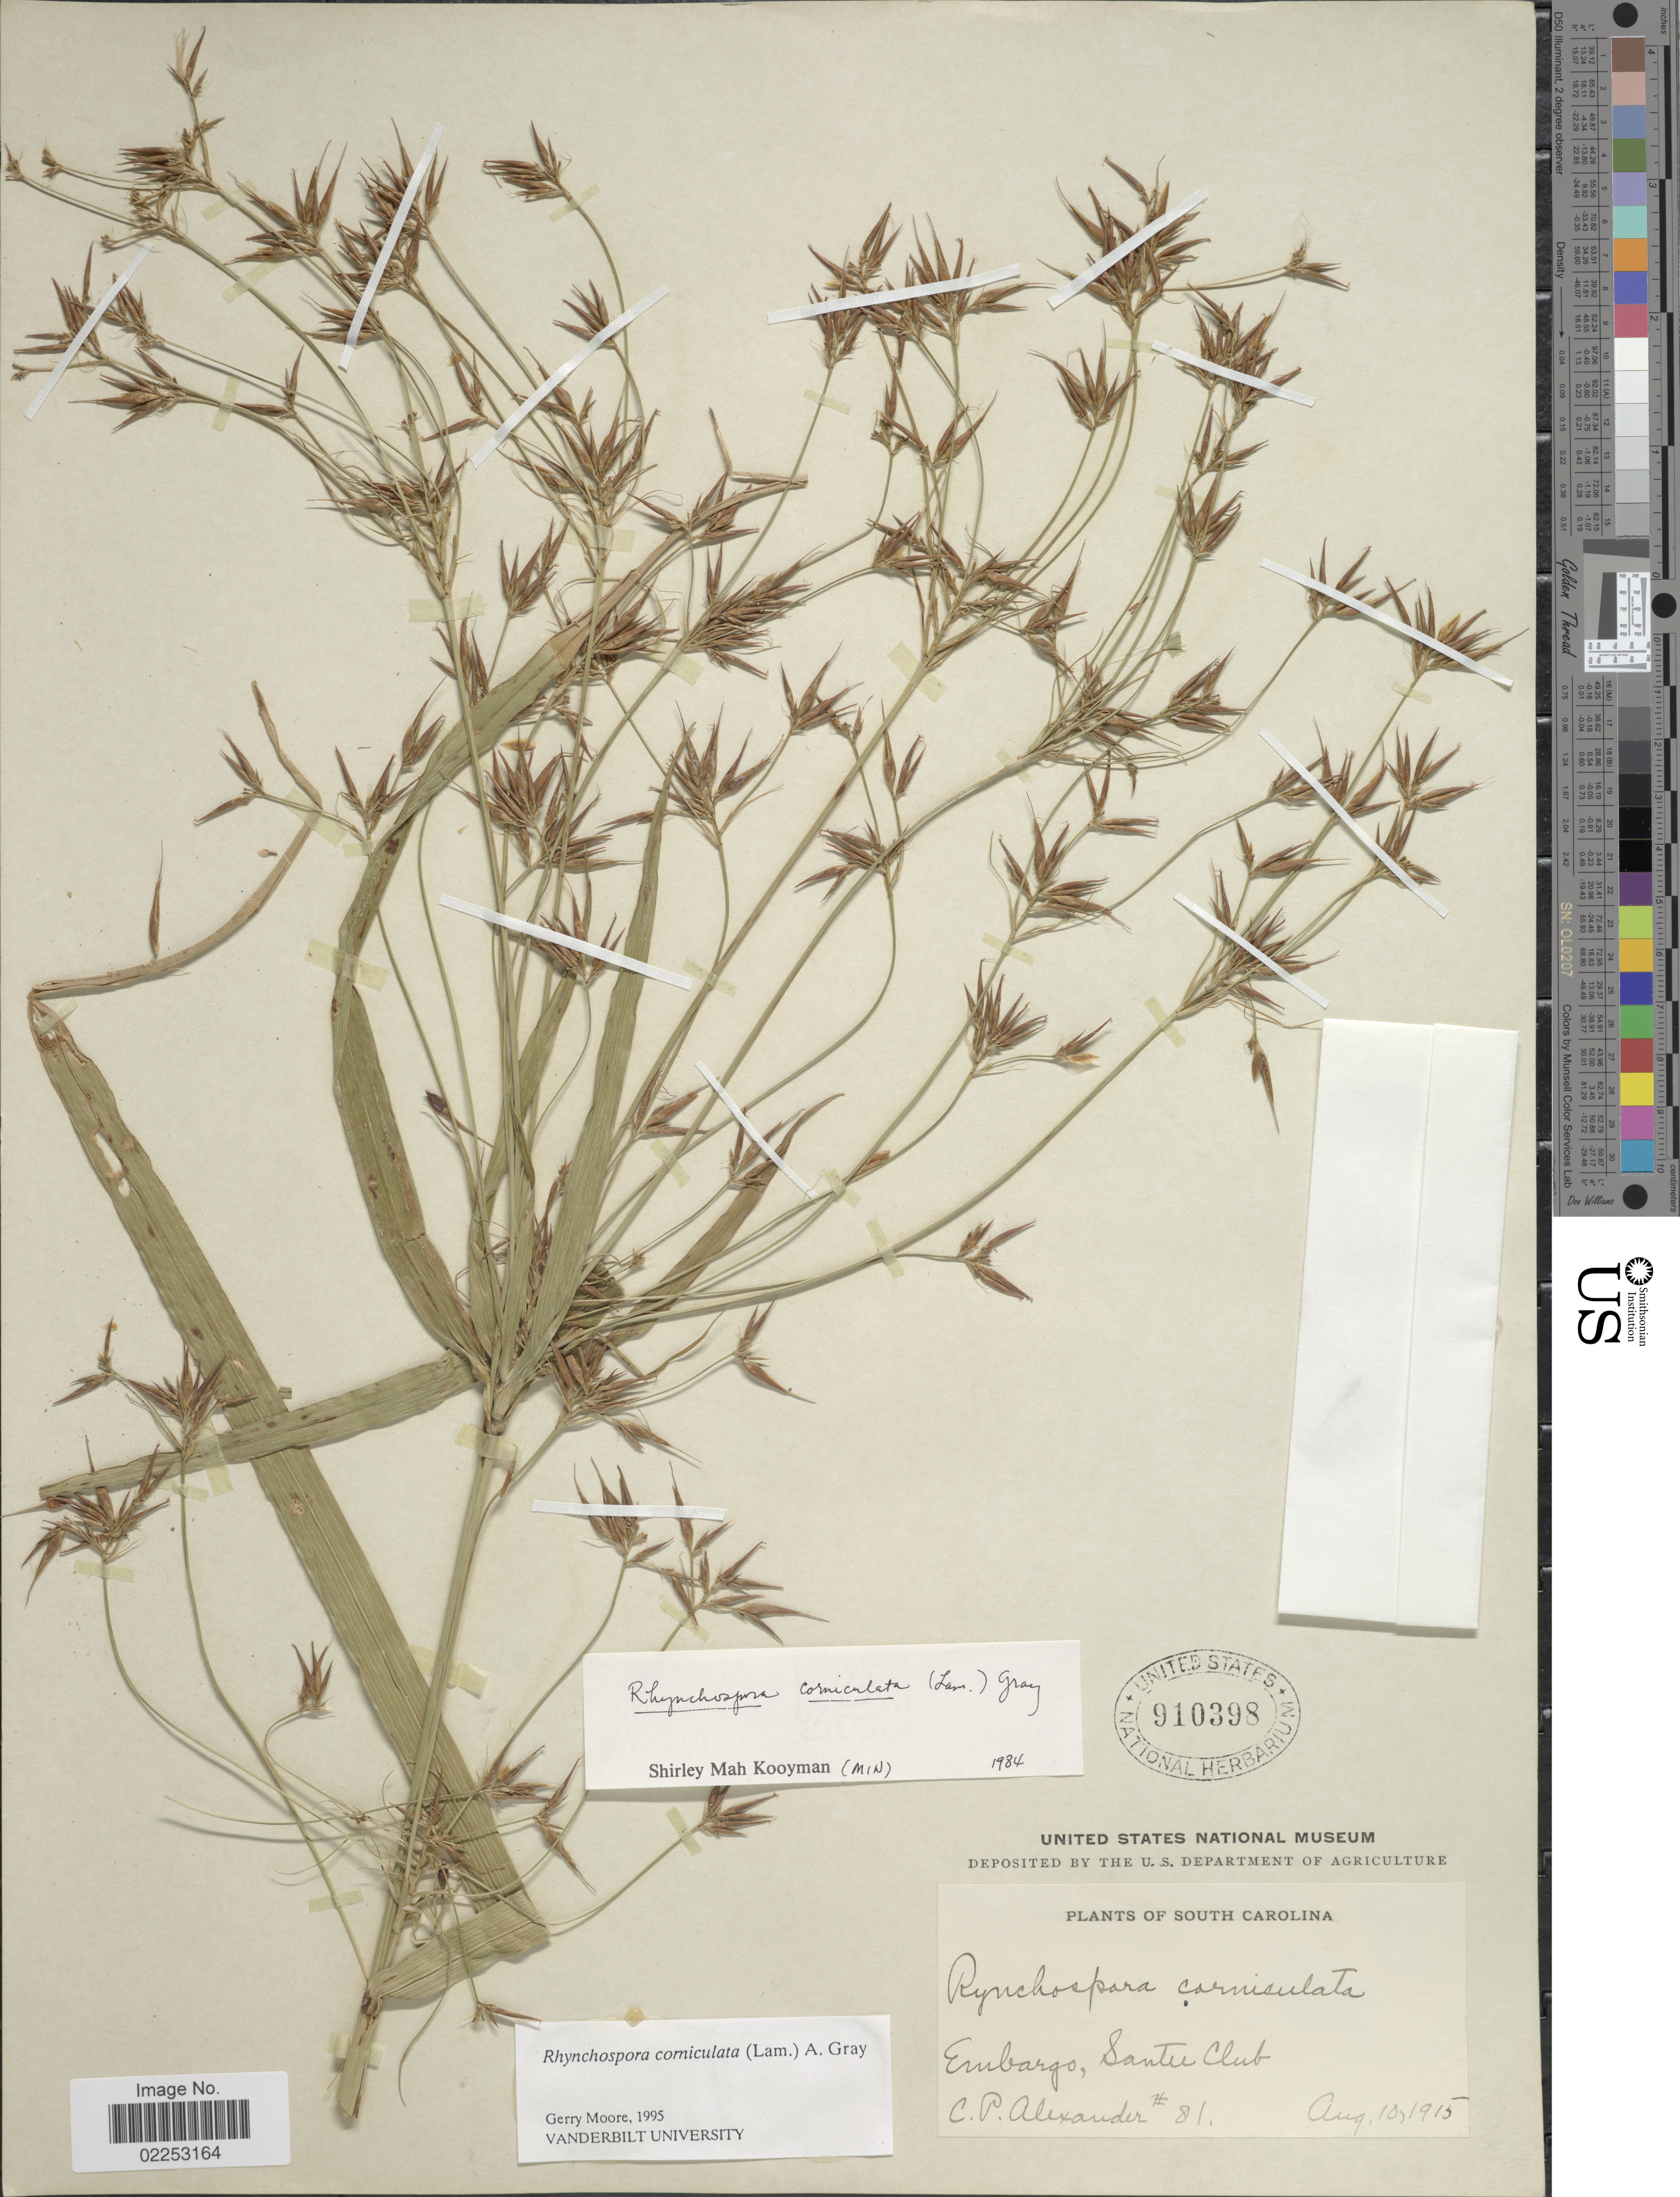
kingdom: Plantae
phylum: Tracheophyta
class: Liliopsida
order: Poales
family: Cyperaceae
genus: Rhynchospora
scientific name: Rhynchospora corniculata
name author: (Lam.) A. Gray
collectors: C. P. Alexander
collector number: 81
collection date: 1915-08-10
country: United States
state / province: South Carolina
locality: Embargo, Santee Club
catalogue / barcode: US 910398